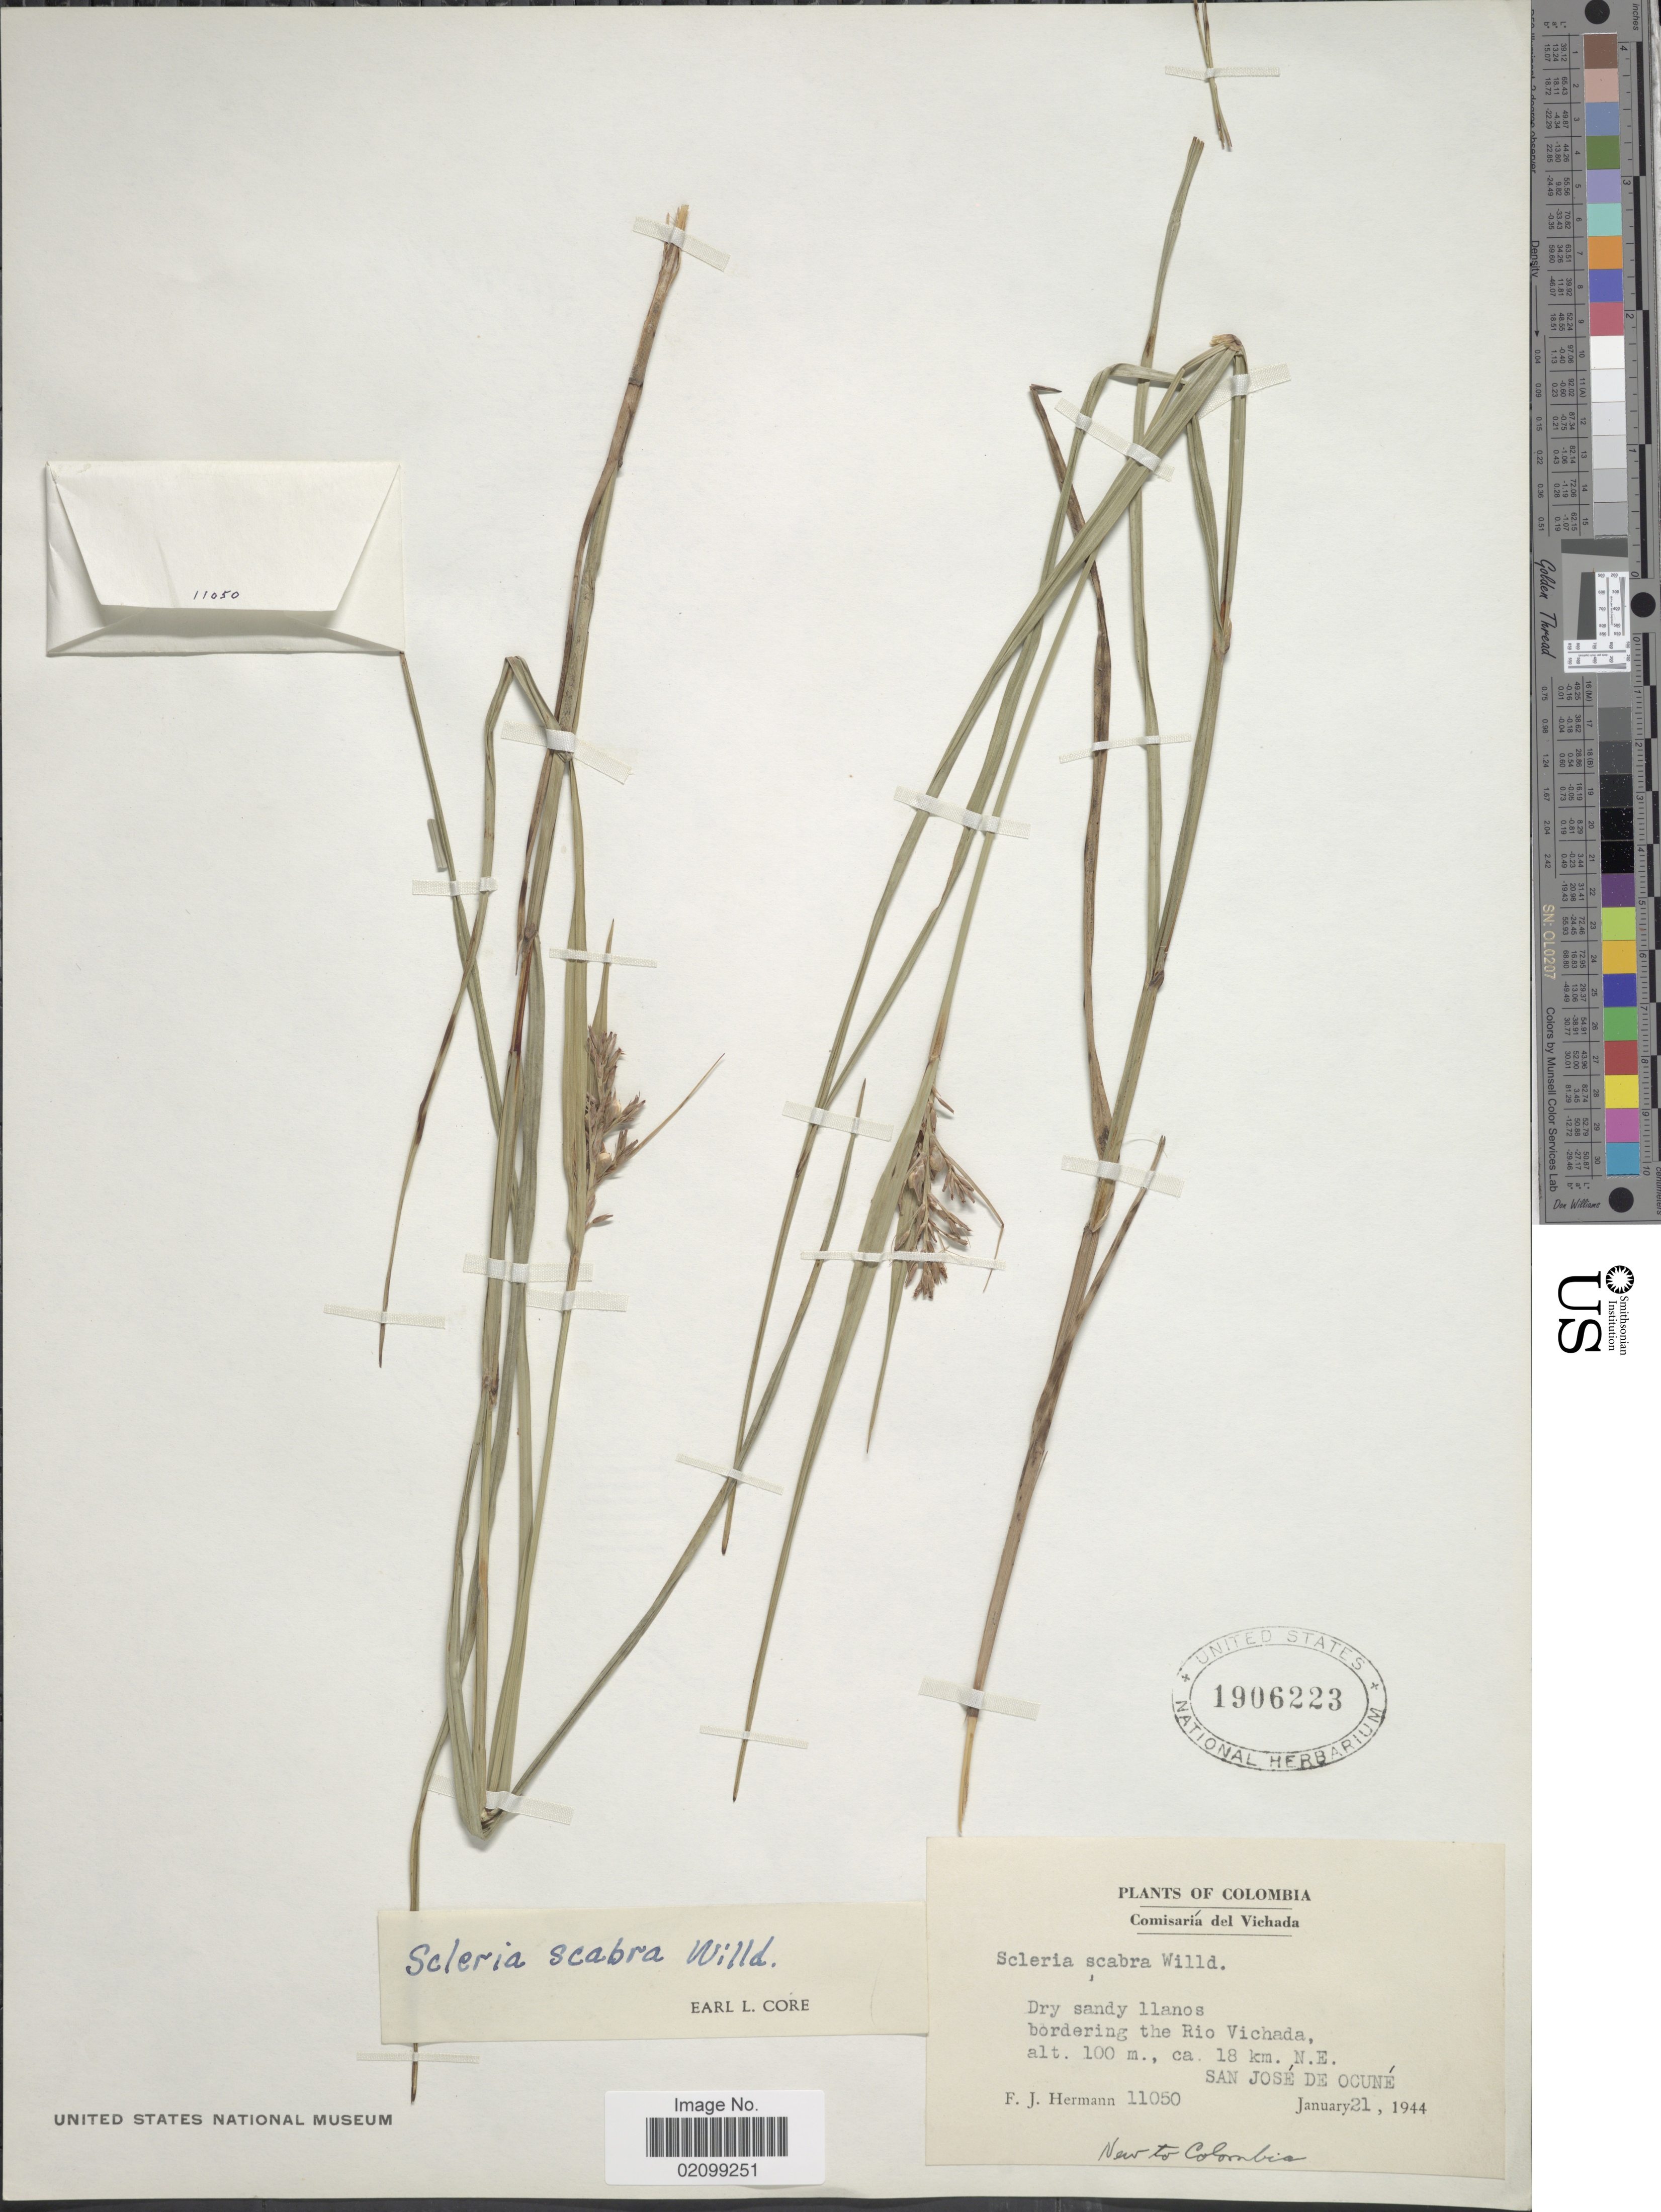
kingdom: Plantae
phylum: Tracheophyta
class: Liliopsida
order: Poales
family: Cyperaceae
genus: Scleria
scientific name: Scleria scabra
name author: Willd.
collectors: F. J. Hermann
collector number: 11050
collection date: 1944-01-21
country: Colombia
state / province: Vichada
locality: Comisaria del Vichada, Dry sandy llanos, bordering the Rio Vichada, ca. 18 km. N.E. San Jo e de Ocune.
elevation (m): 100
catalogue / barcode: US 1906223